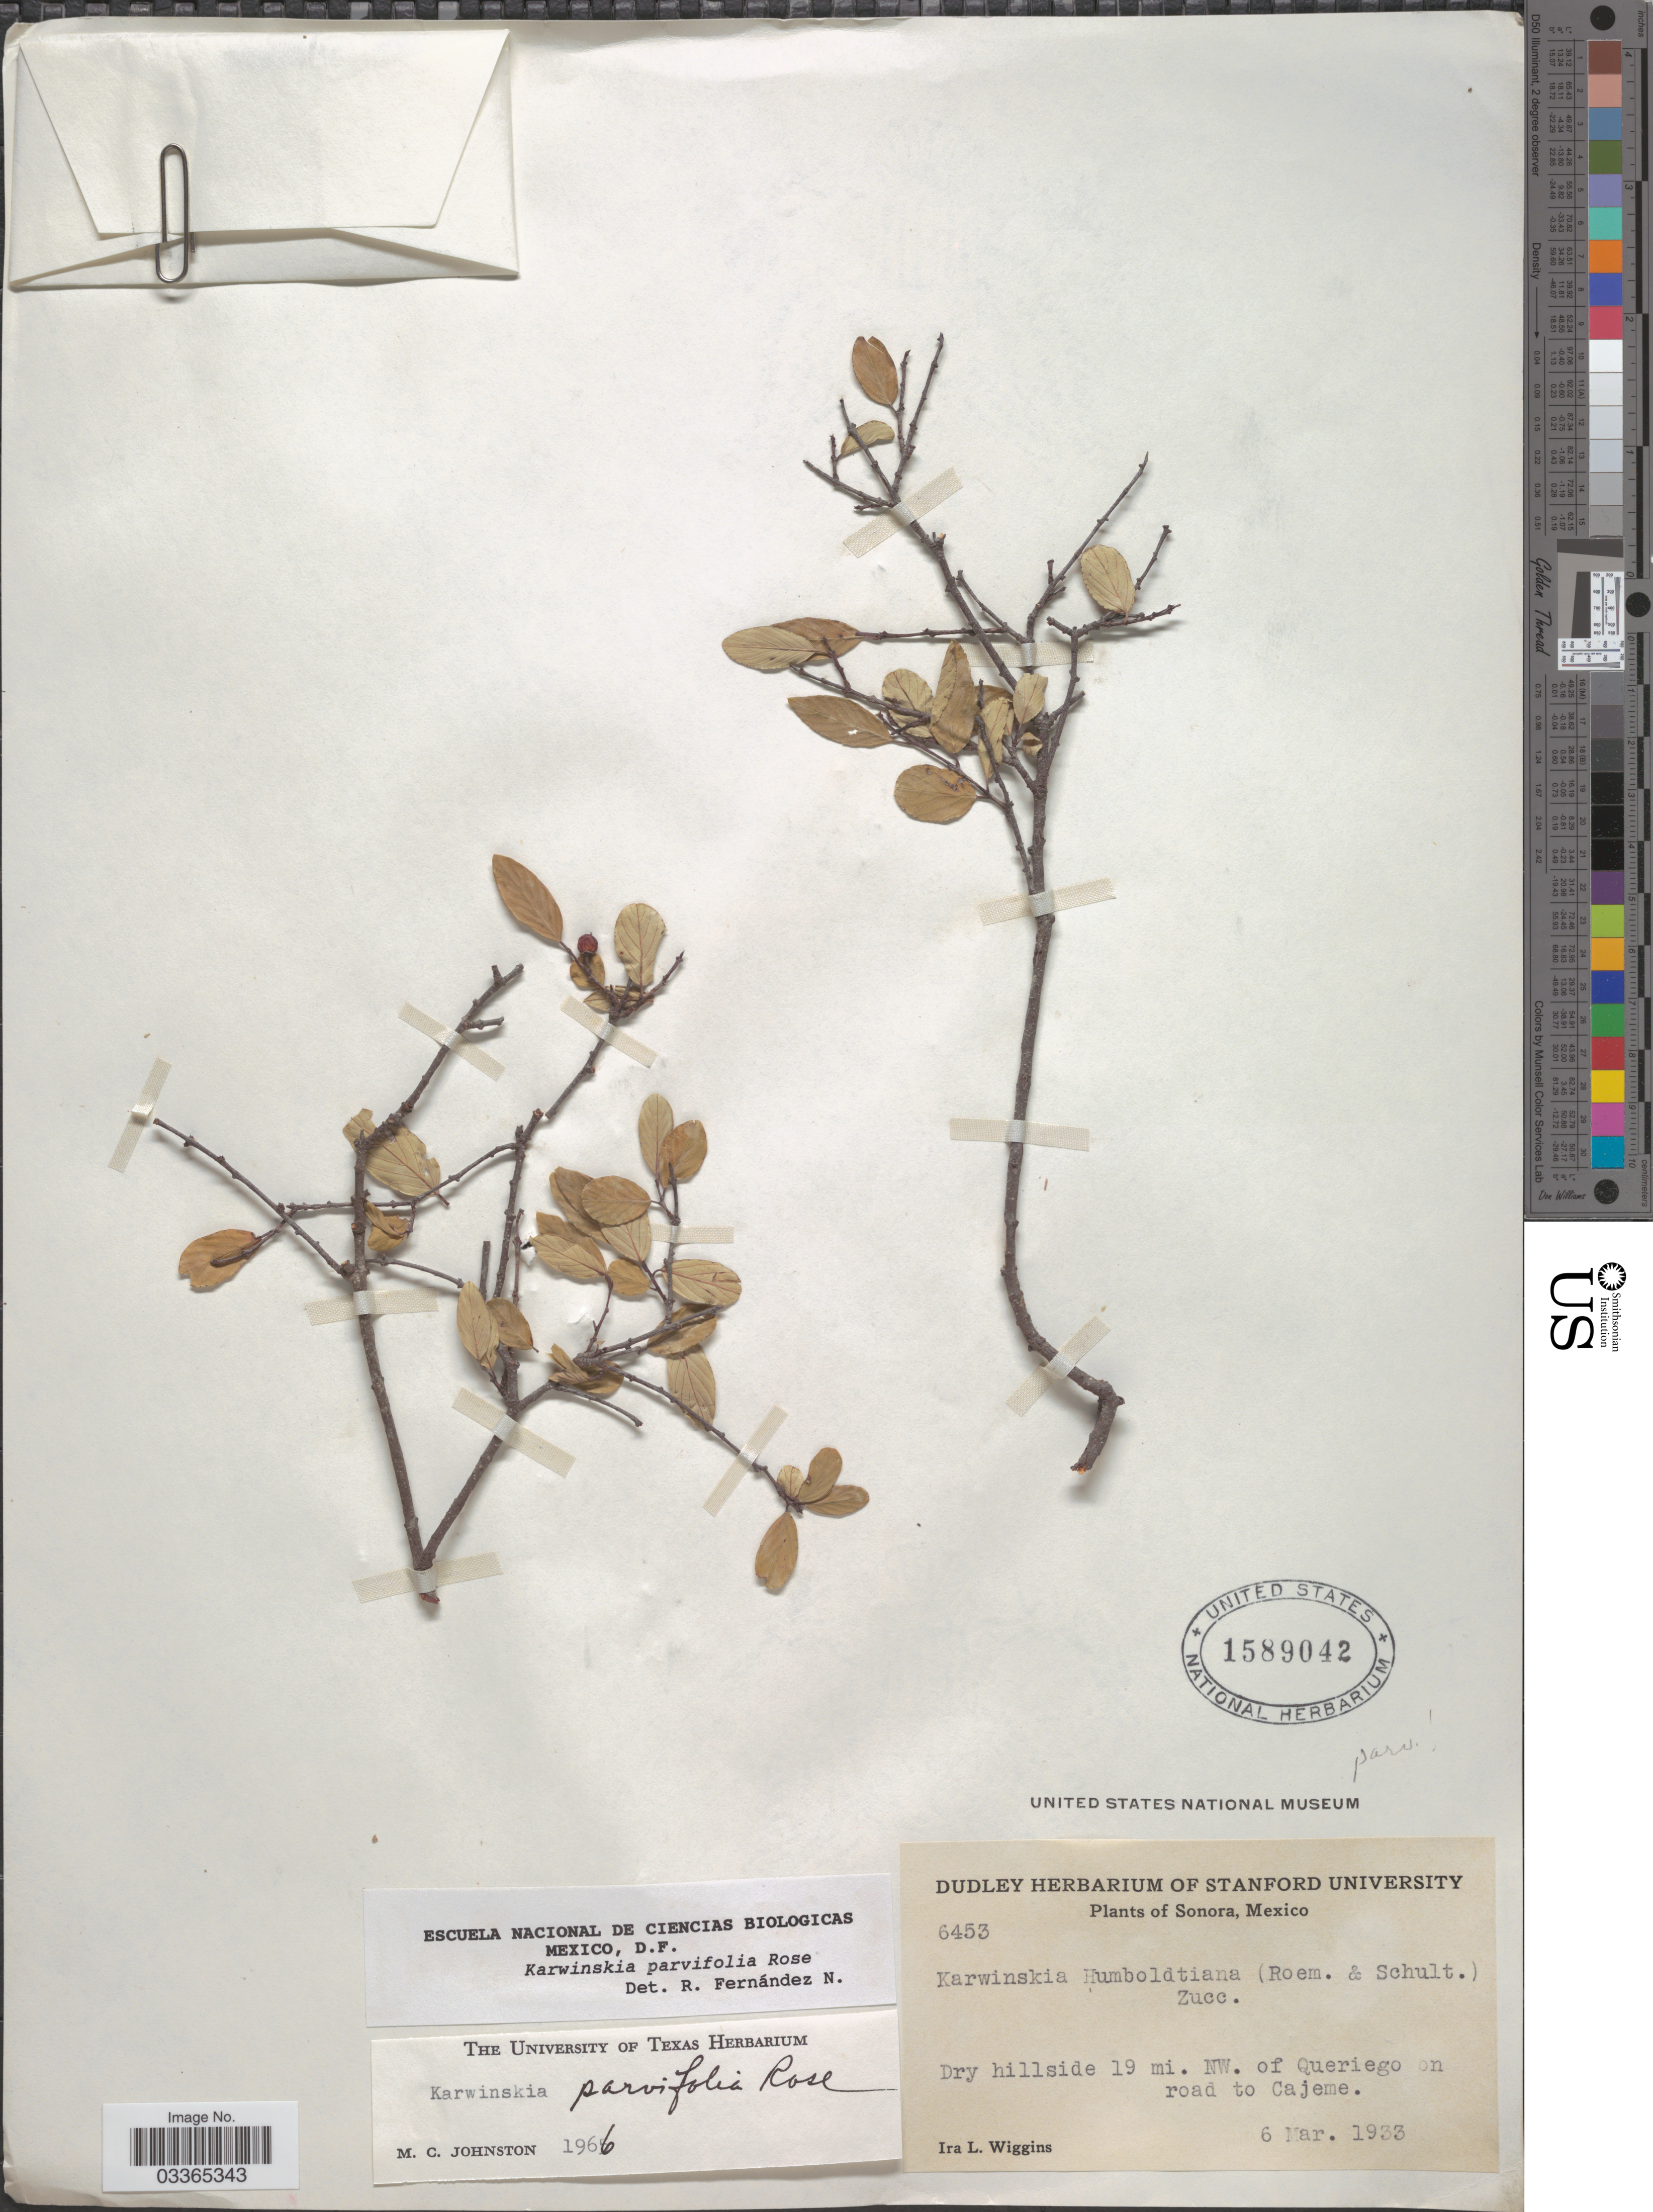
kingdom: Plantae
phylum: Tracheophyta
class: Magnoliopsida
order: Rosales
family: Rhamnaceae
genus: Karwinskia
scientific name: Karwinskia parvifolia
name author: Rose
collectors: I. L. Wiggins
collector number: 6453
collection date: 1933-03-06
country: Mexico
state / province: Sonora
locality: Dry hillside 19 mi. NW. of Queriego on road to Cajeme.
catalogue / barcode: US 1589042